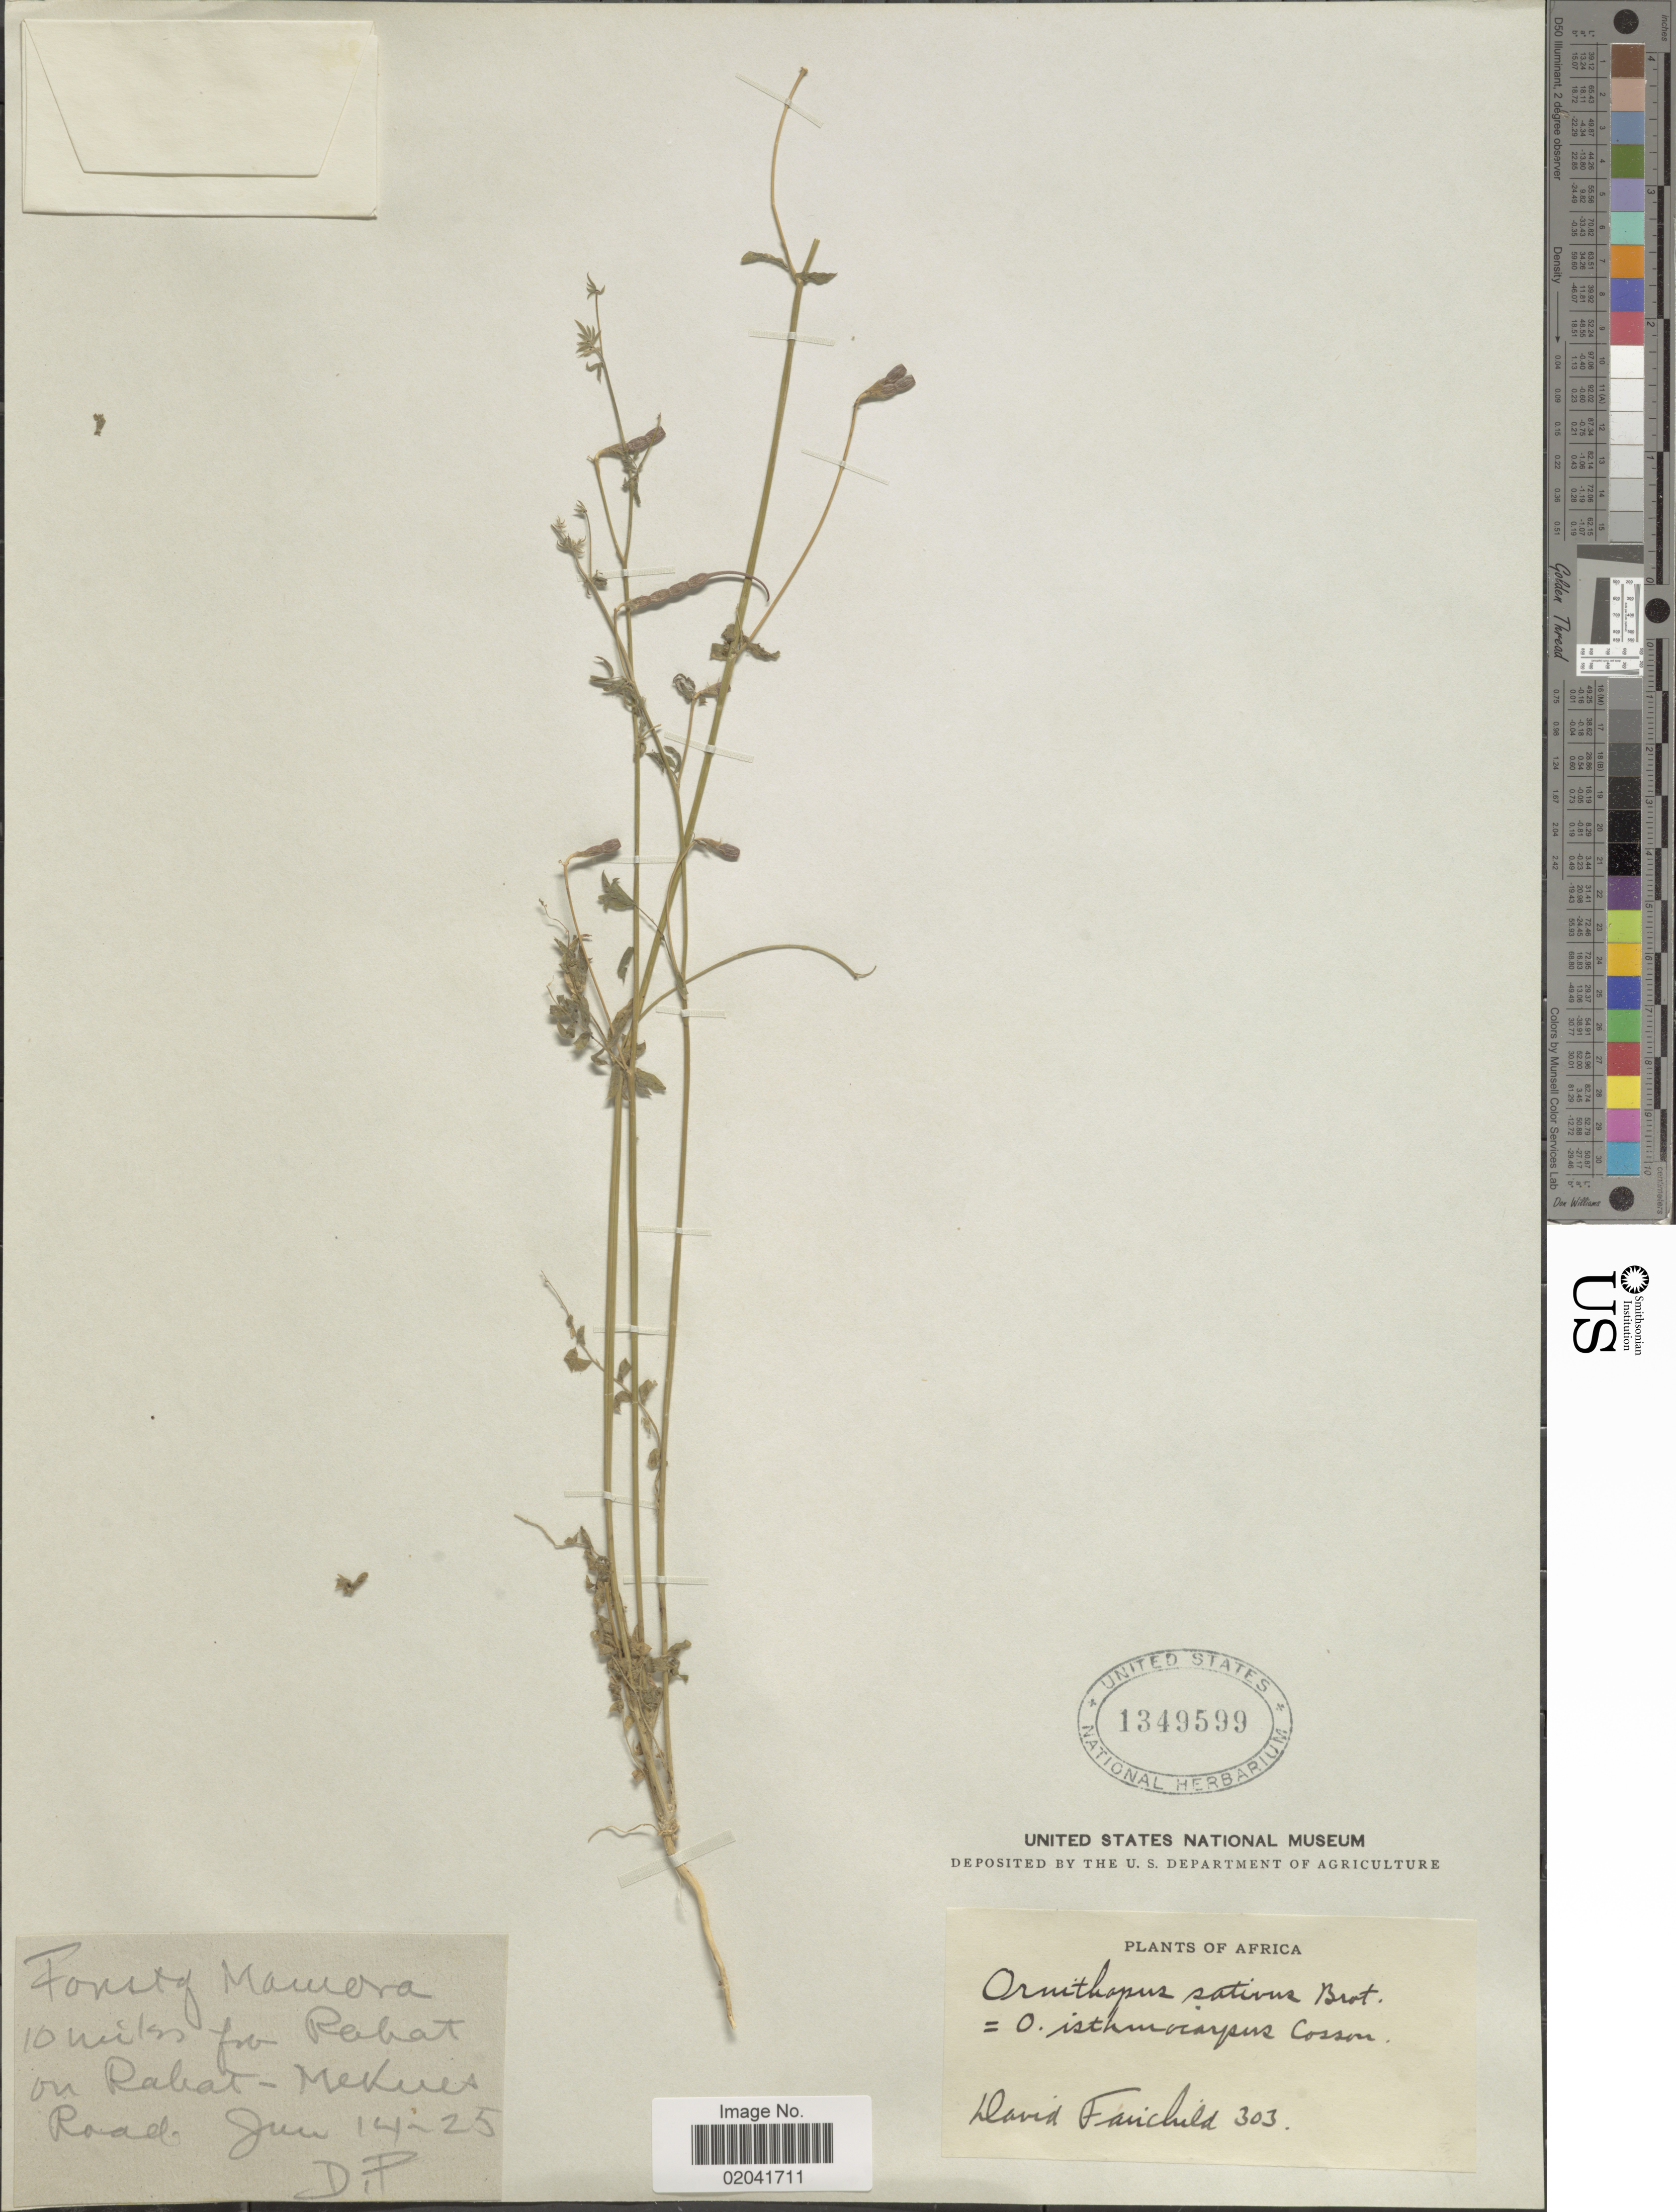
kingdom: Plantae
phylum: Tracheophyta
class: Magnoliopsida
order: Fabales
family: Fabaceae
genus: Ornithopus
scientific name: Ornithopus sativus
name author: Brot.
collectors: D. Fairchild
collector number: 303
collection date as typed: Transcribed d/m/y: 14/6/25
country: Morocco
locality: Forest of Mamora. 10 miles from Rabat on Rabat - Meknes Road.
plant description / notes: Corrected "Forset of Mawera 10 miles for Rabat on Rabat - Mekues Road" to "Forest of Mamora. 10 miles from Rabat on Rabat - Meknes Road."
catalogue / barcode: US 1349599